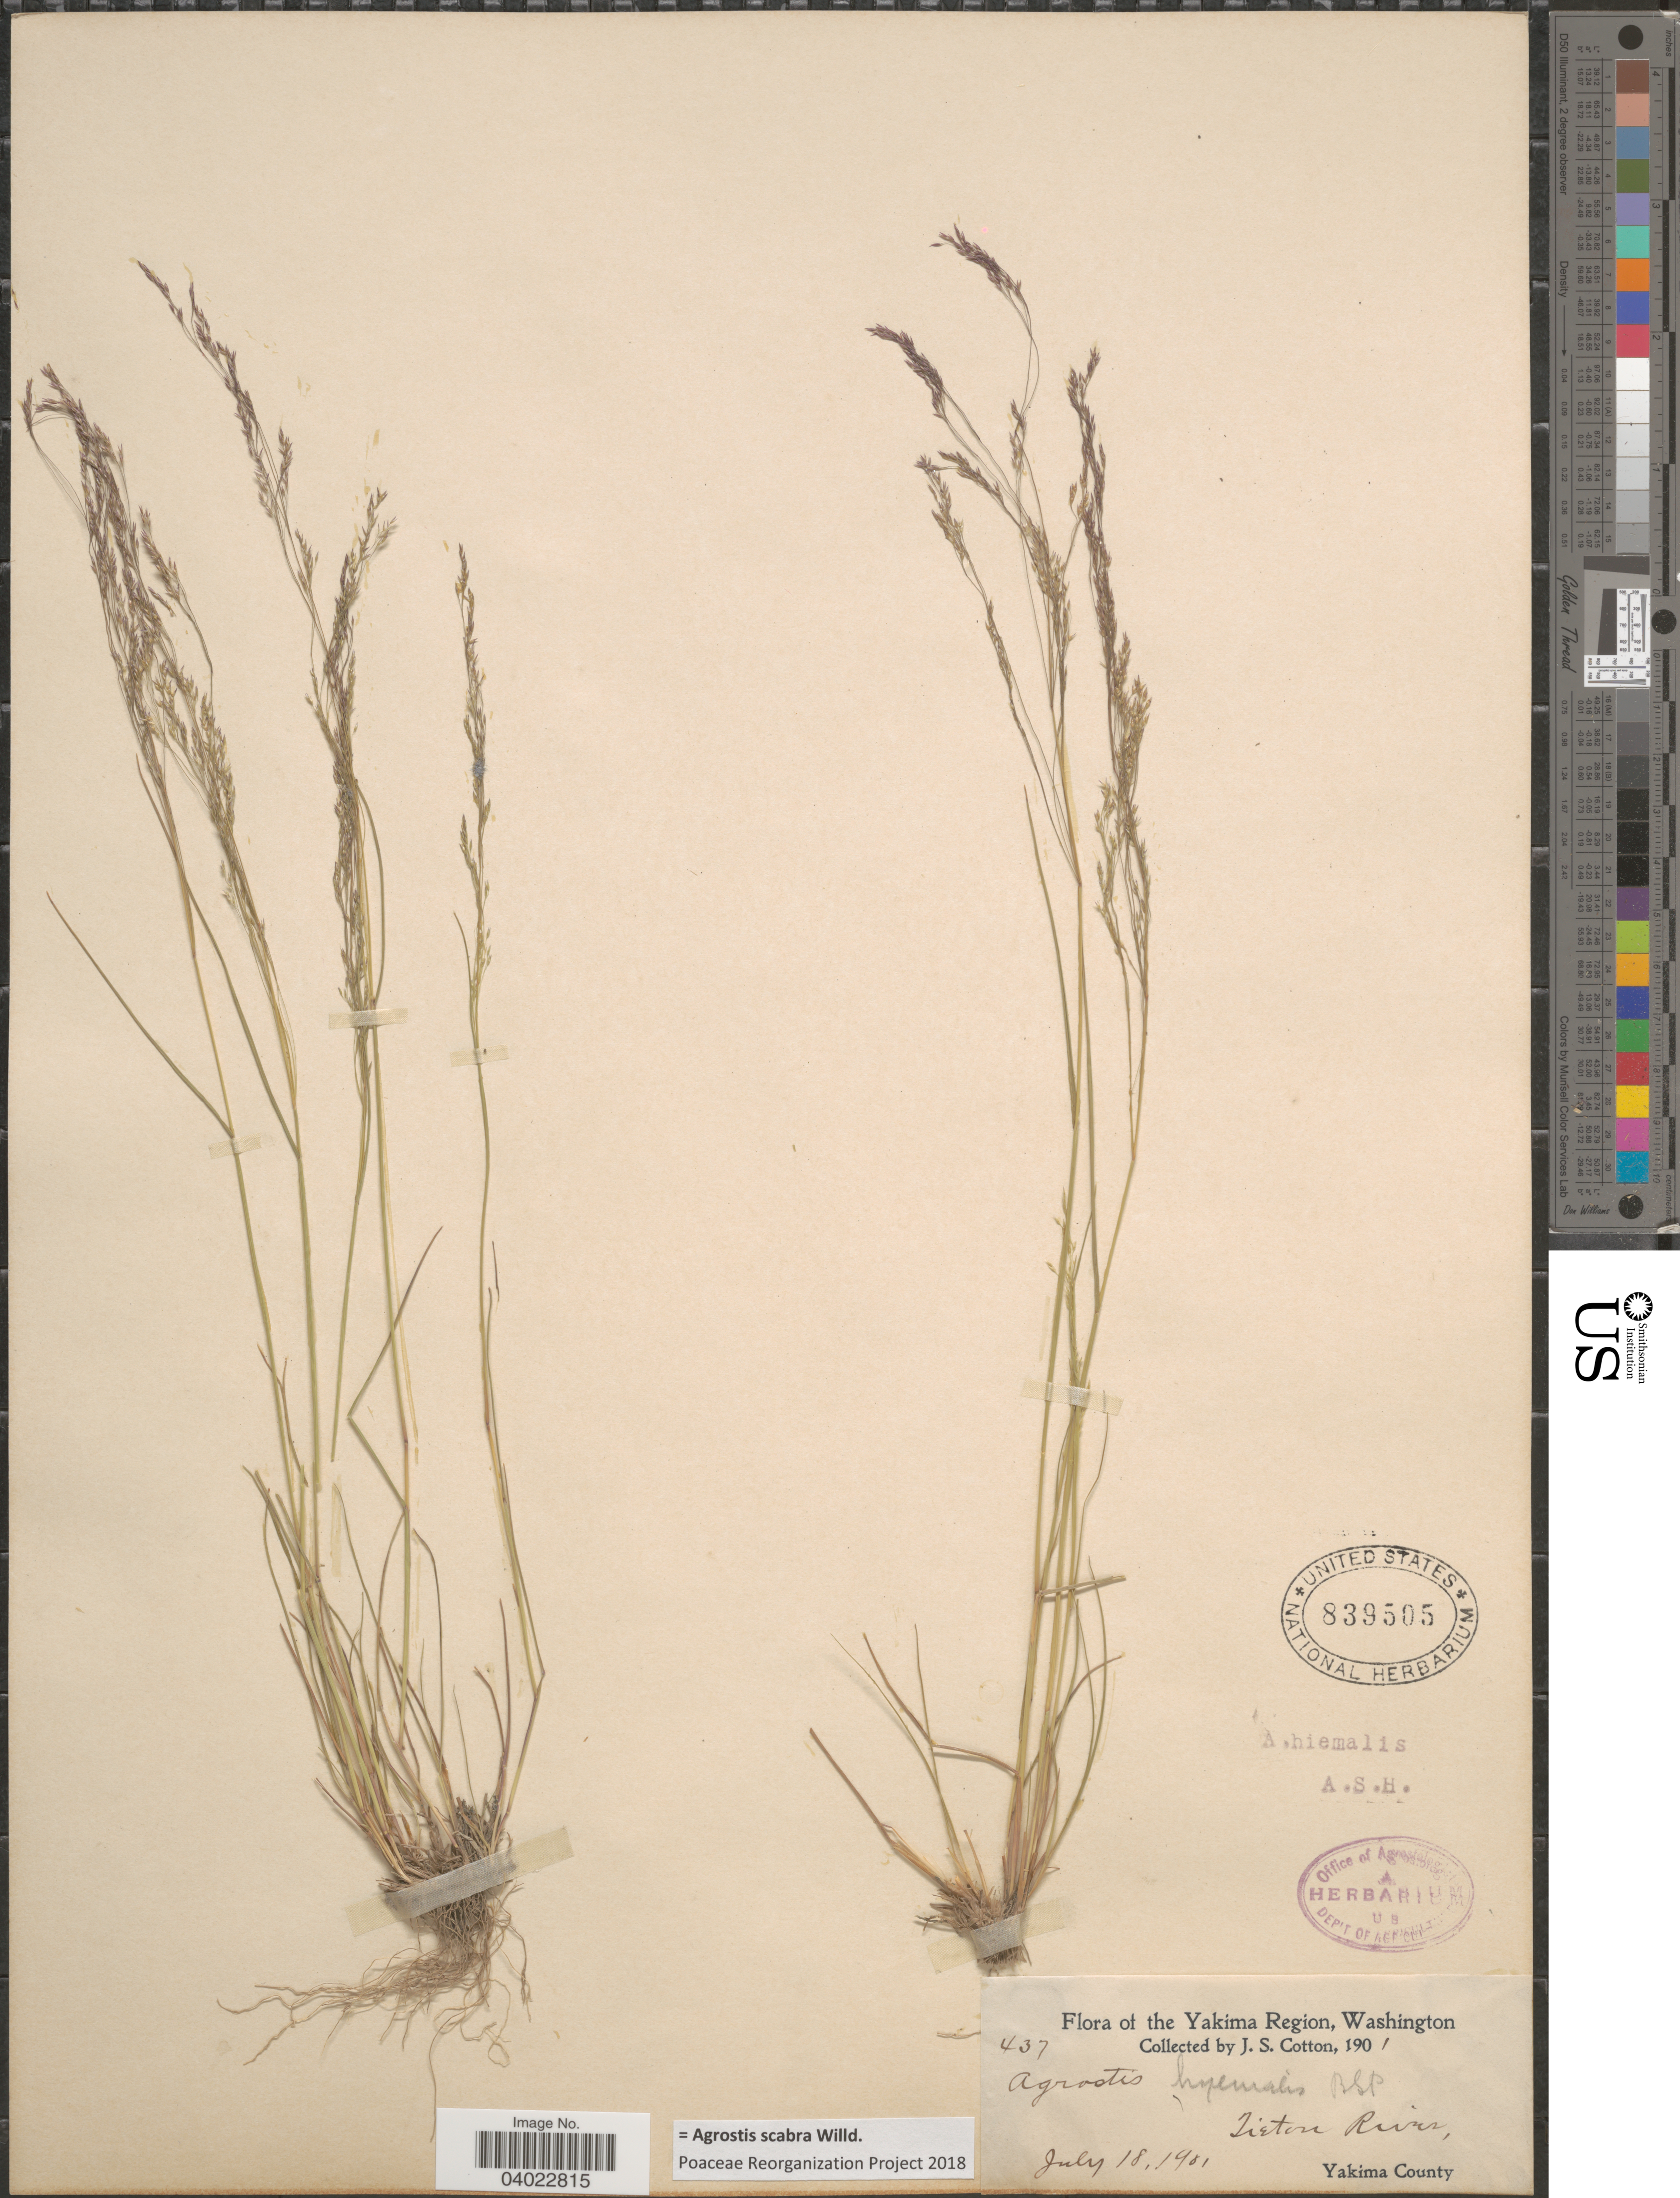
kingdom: Plantae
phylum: Tracheophyta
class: Liliopsida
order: Poales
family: Poaceae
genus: Agrostis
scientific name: Agrostis scabra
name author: Willd.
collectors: J. S. Cotton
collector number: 437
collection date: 1901-07-18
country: United States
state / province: Washington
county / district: Yakima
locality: The Yakima Region. Tieton River. Yakima County.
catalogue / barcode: US 839505